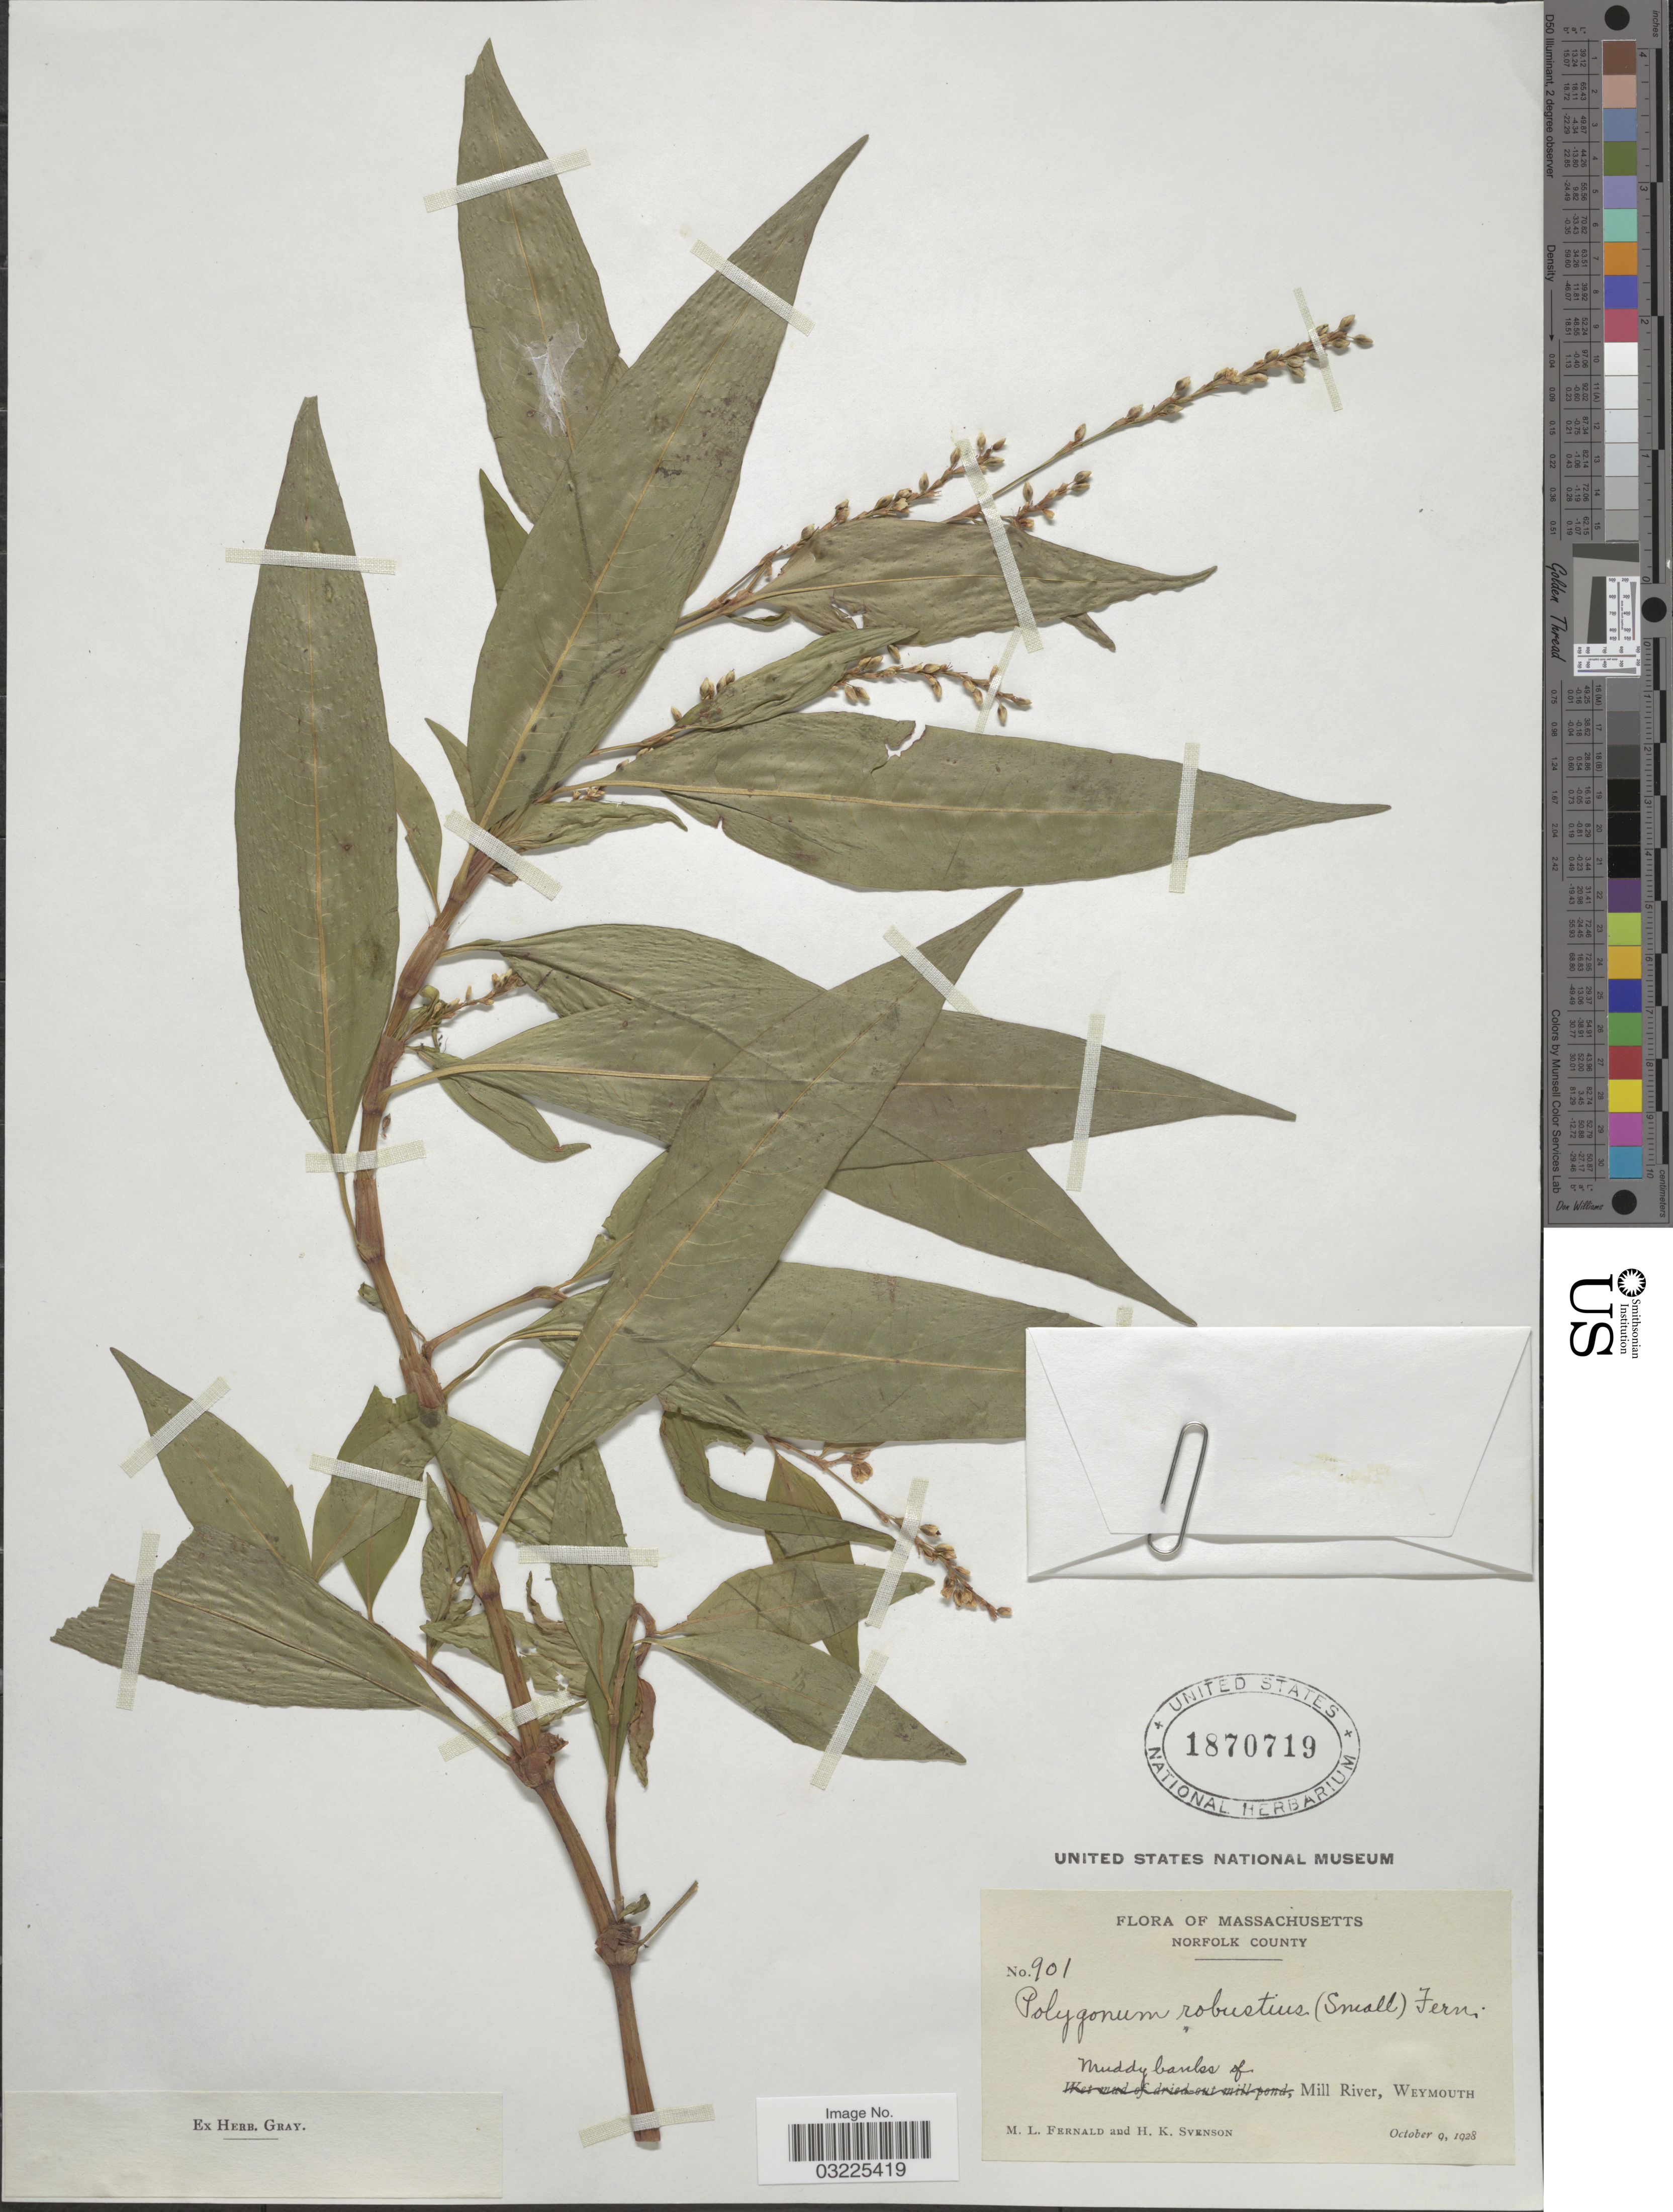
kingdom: Plantae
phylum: Tracheophyta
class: Magnoliopsida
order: Caryophyllales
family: Polygonaceae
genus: Persicaria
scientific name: Persicaria robustior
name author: (Small) E.P. Bicknell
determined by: Atha, D. E.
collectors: M. L. Fernald & H. K. Svenson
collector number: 901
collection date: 1928-10-09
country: United States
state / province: Massachusetts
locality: Norfolk County. Muddy banks of Mill River, Weymouth.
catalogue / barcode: US 1870719